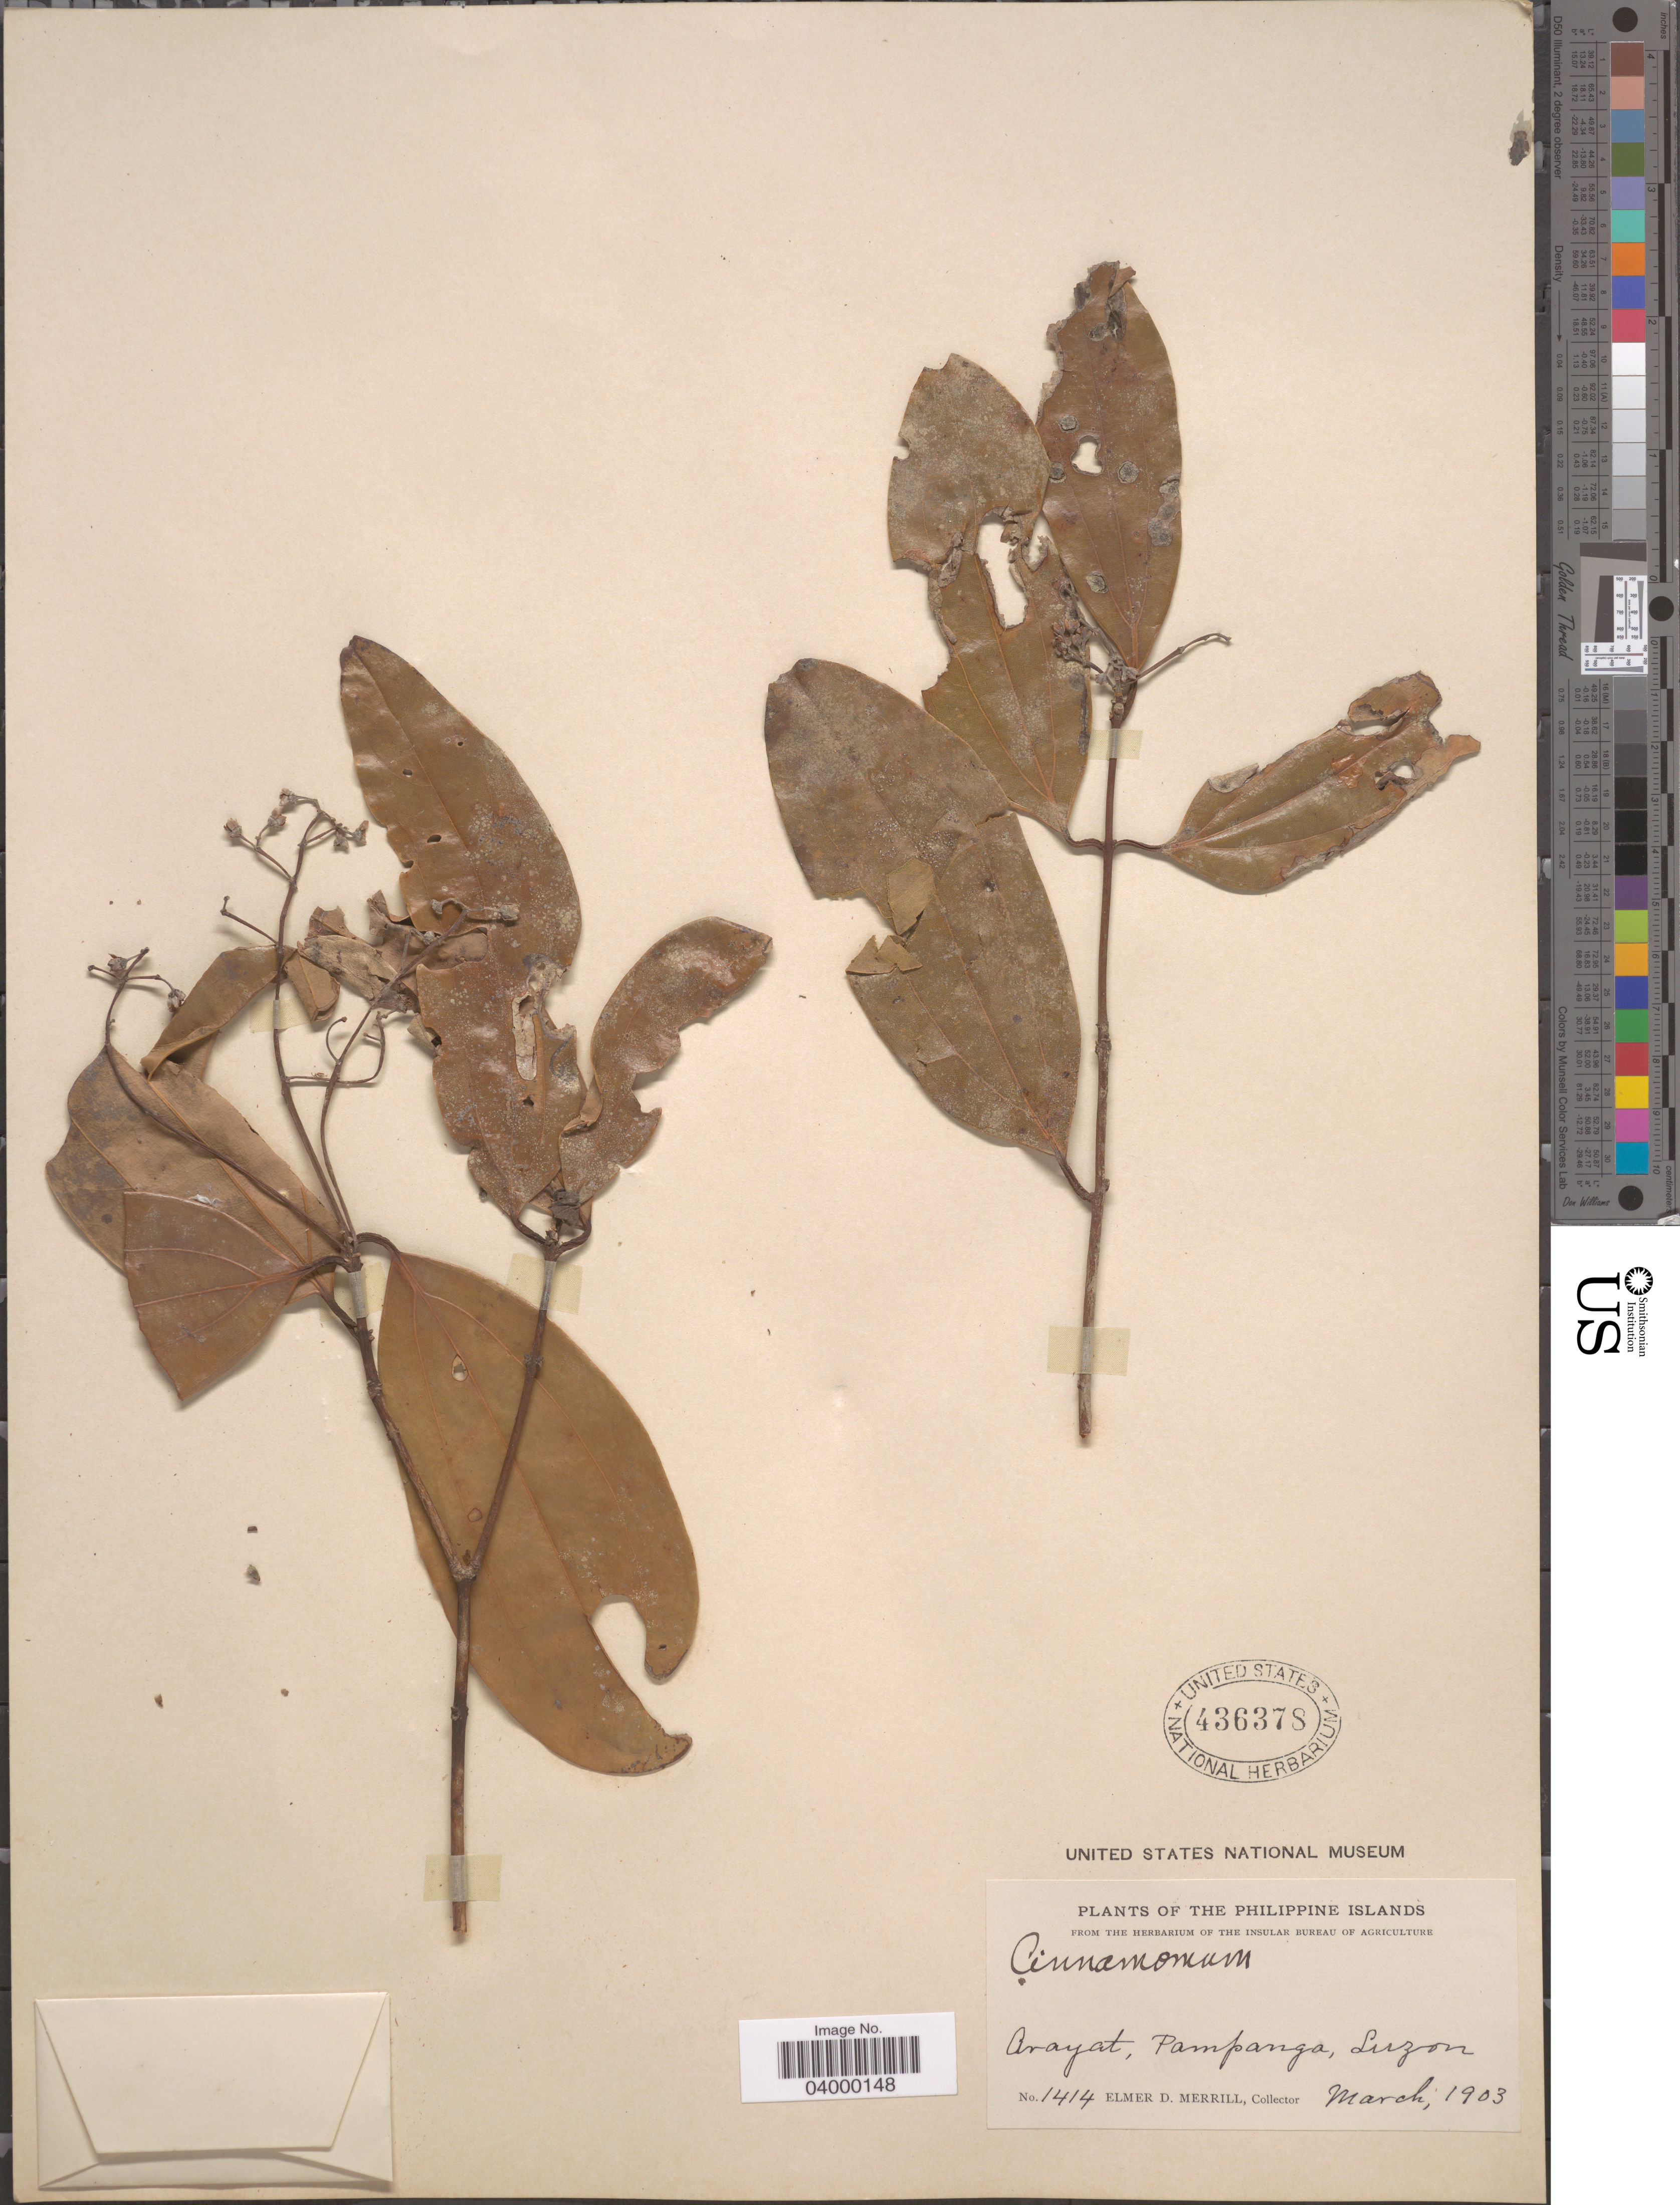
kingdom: Plantae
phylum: Tracheophyta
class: Magnoliopsida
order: Laurales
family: Lauraceae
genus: Cinnamomum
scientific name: Cinnamomum sp.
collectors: E. D. Merrill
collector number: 1414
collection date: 1903-03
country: Philippines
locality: Arayat, Pampanga, Luzon.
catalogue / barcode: US 436378